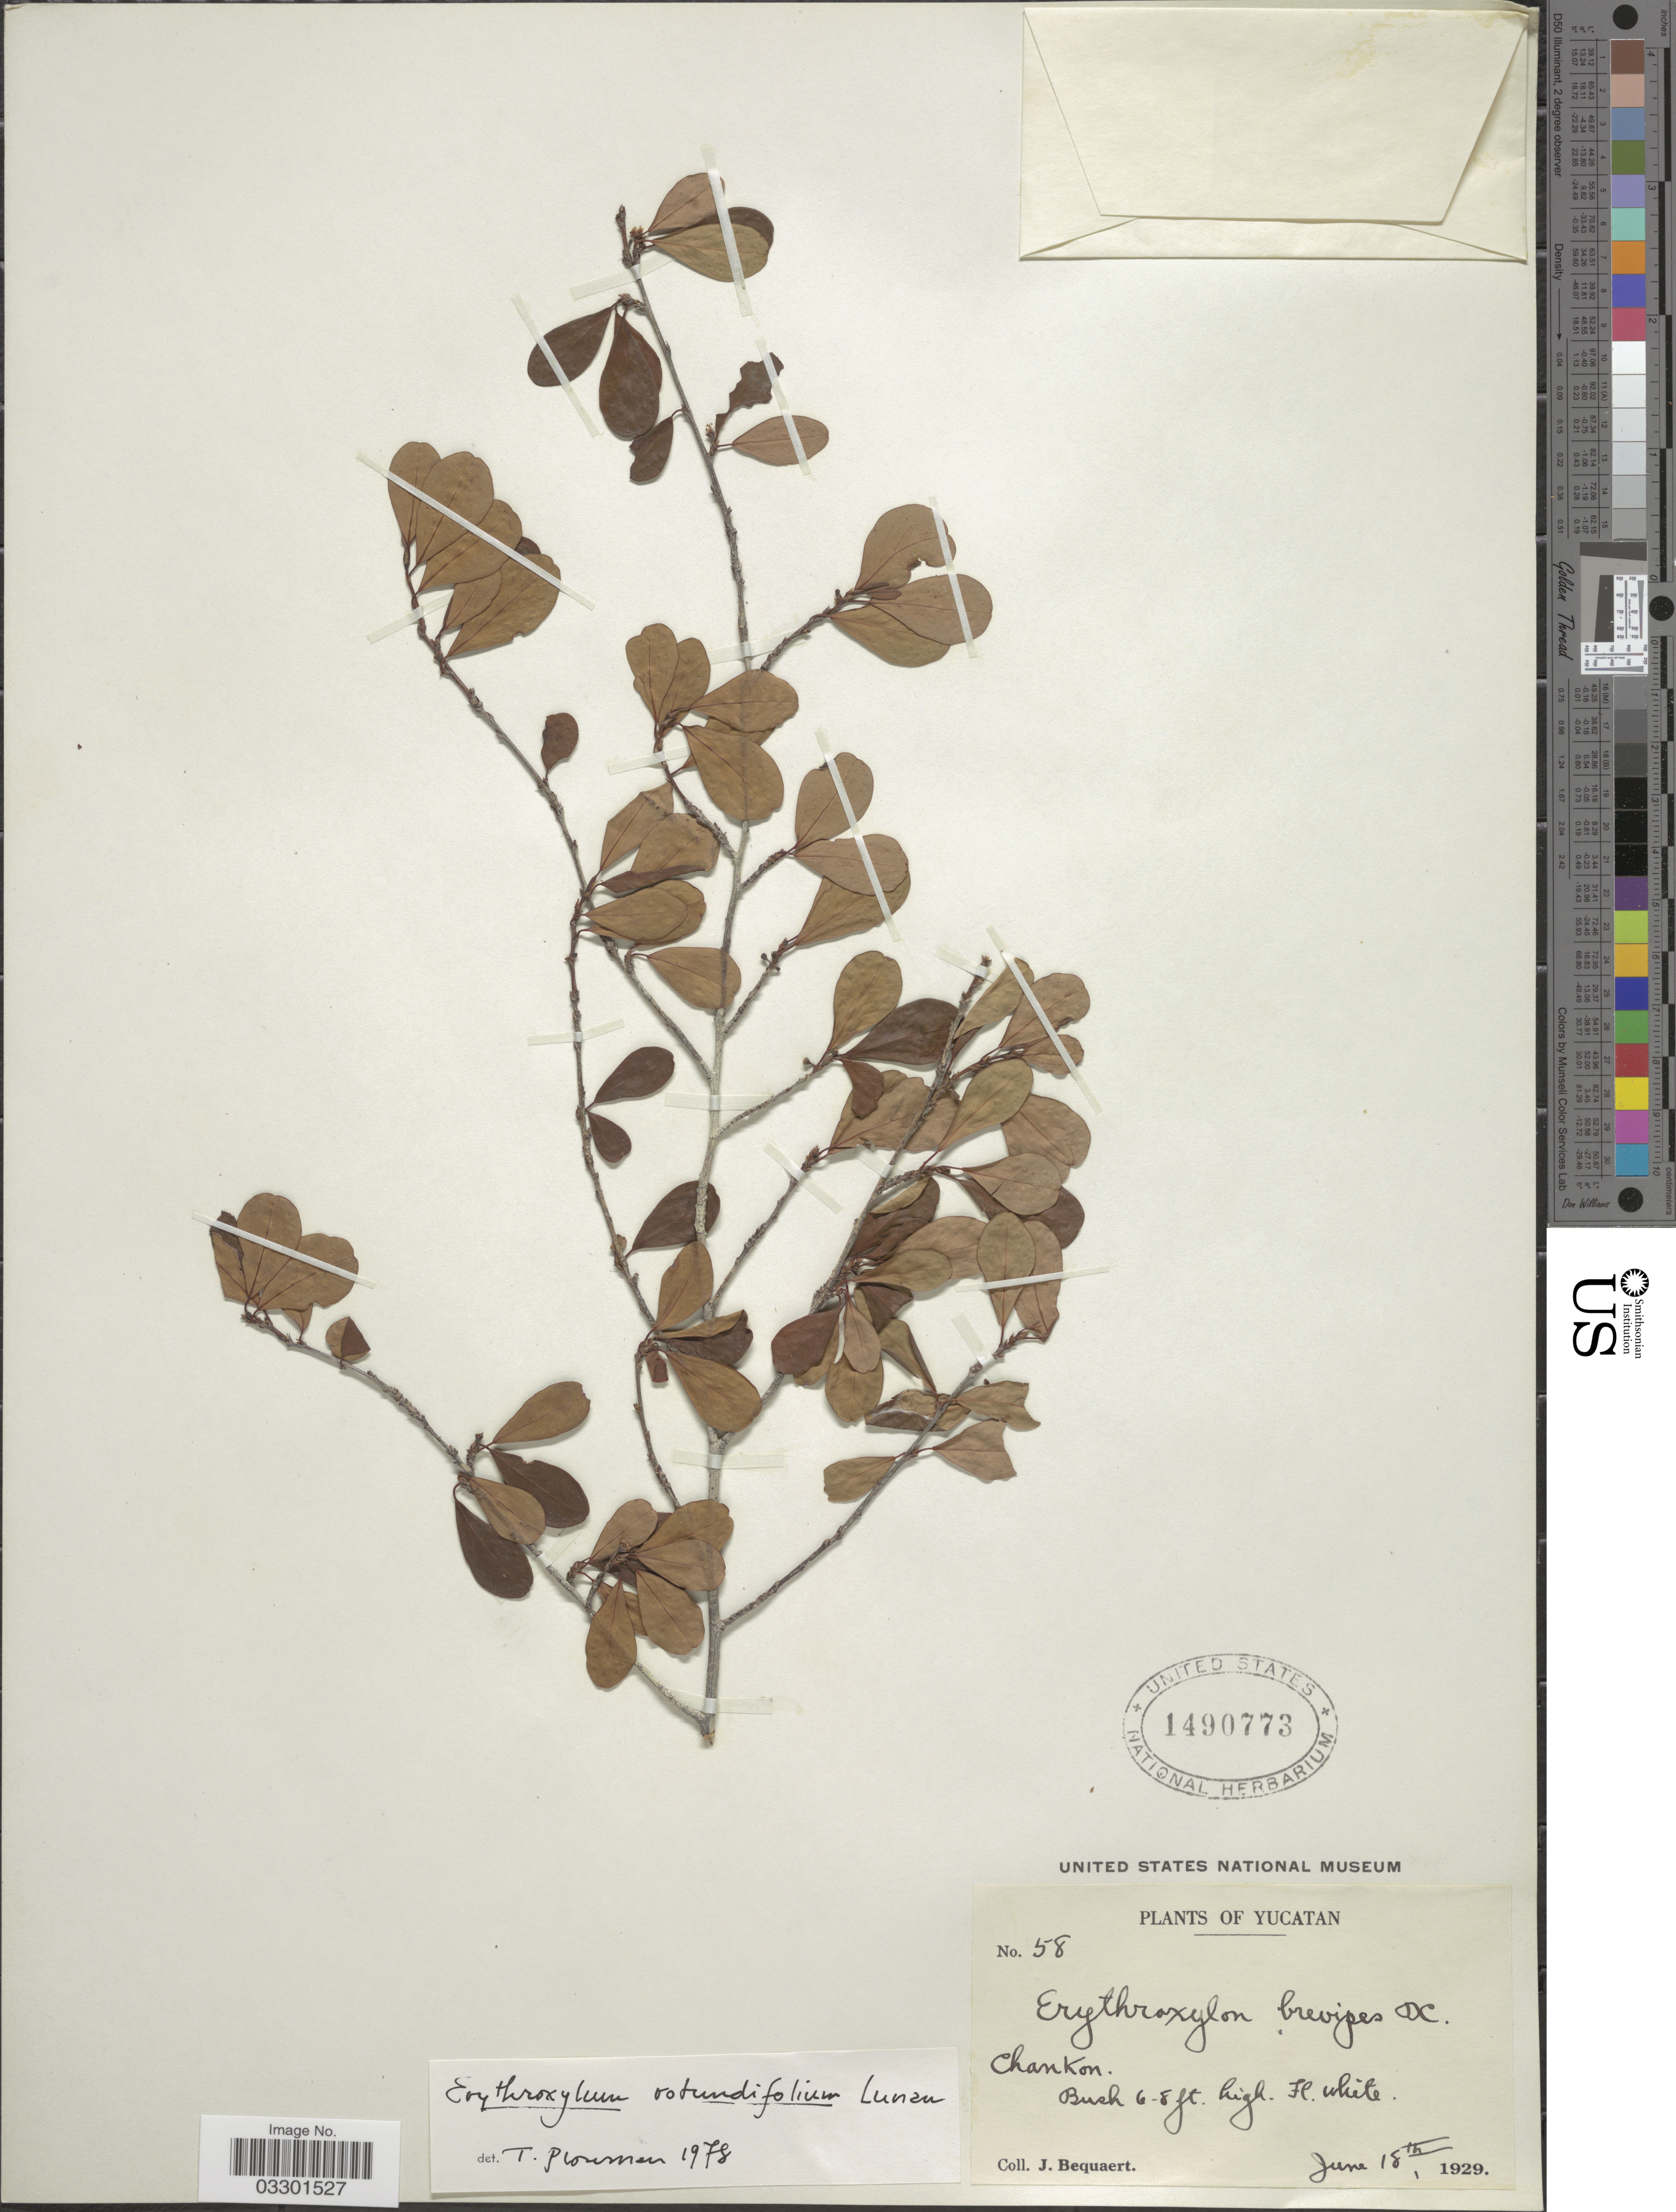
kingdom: Plantae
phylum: Tracheophyta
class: Magnoliopsida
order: Malpighiales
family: Erythroxylaceae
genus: Erythroxylum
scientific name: Erythroxylum rotundifolium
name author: Lunan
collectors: J. Bequaert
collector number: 58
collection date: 1929-06-18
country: Mexico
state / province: Yucatán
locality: Chan Kon.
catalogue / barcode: US 1490773